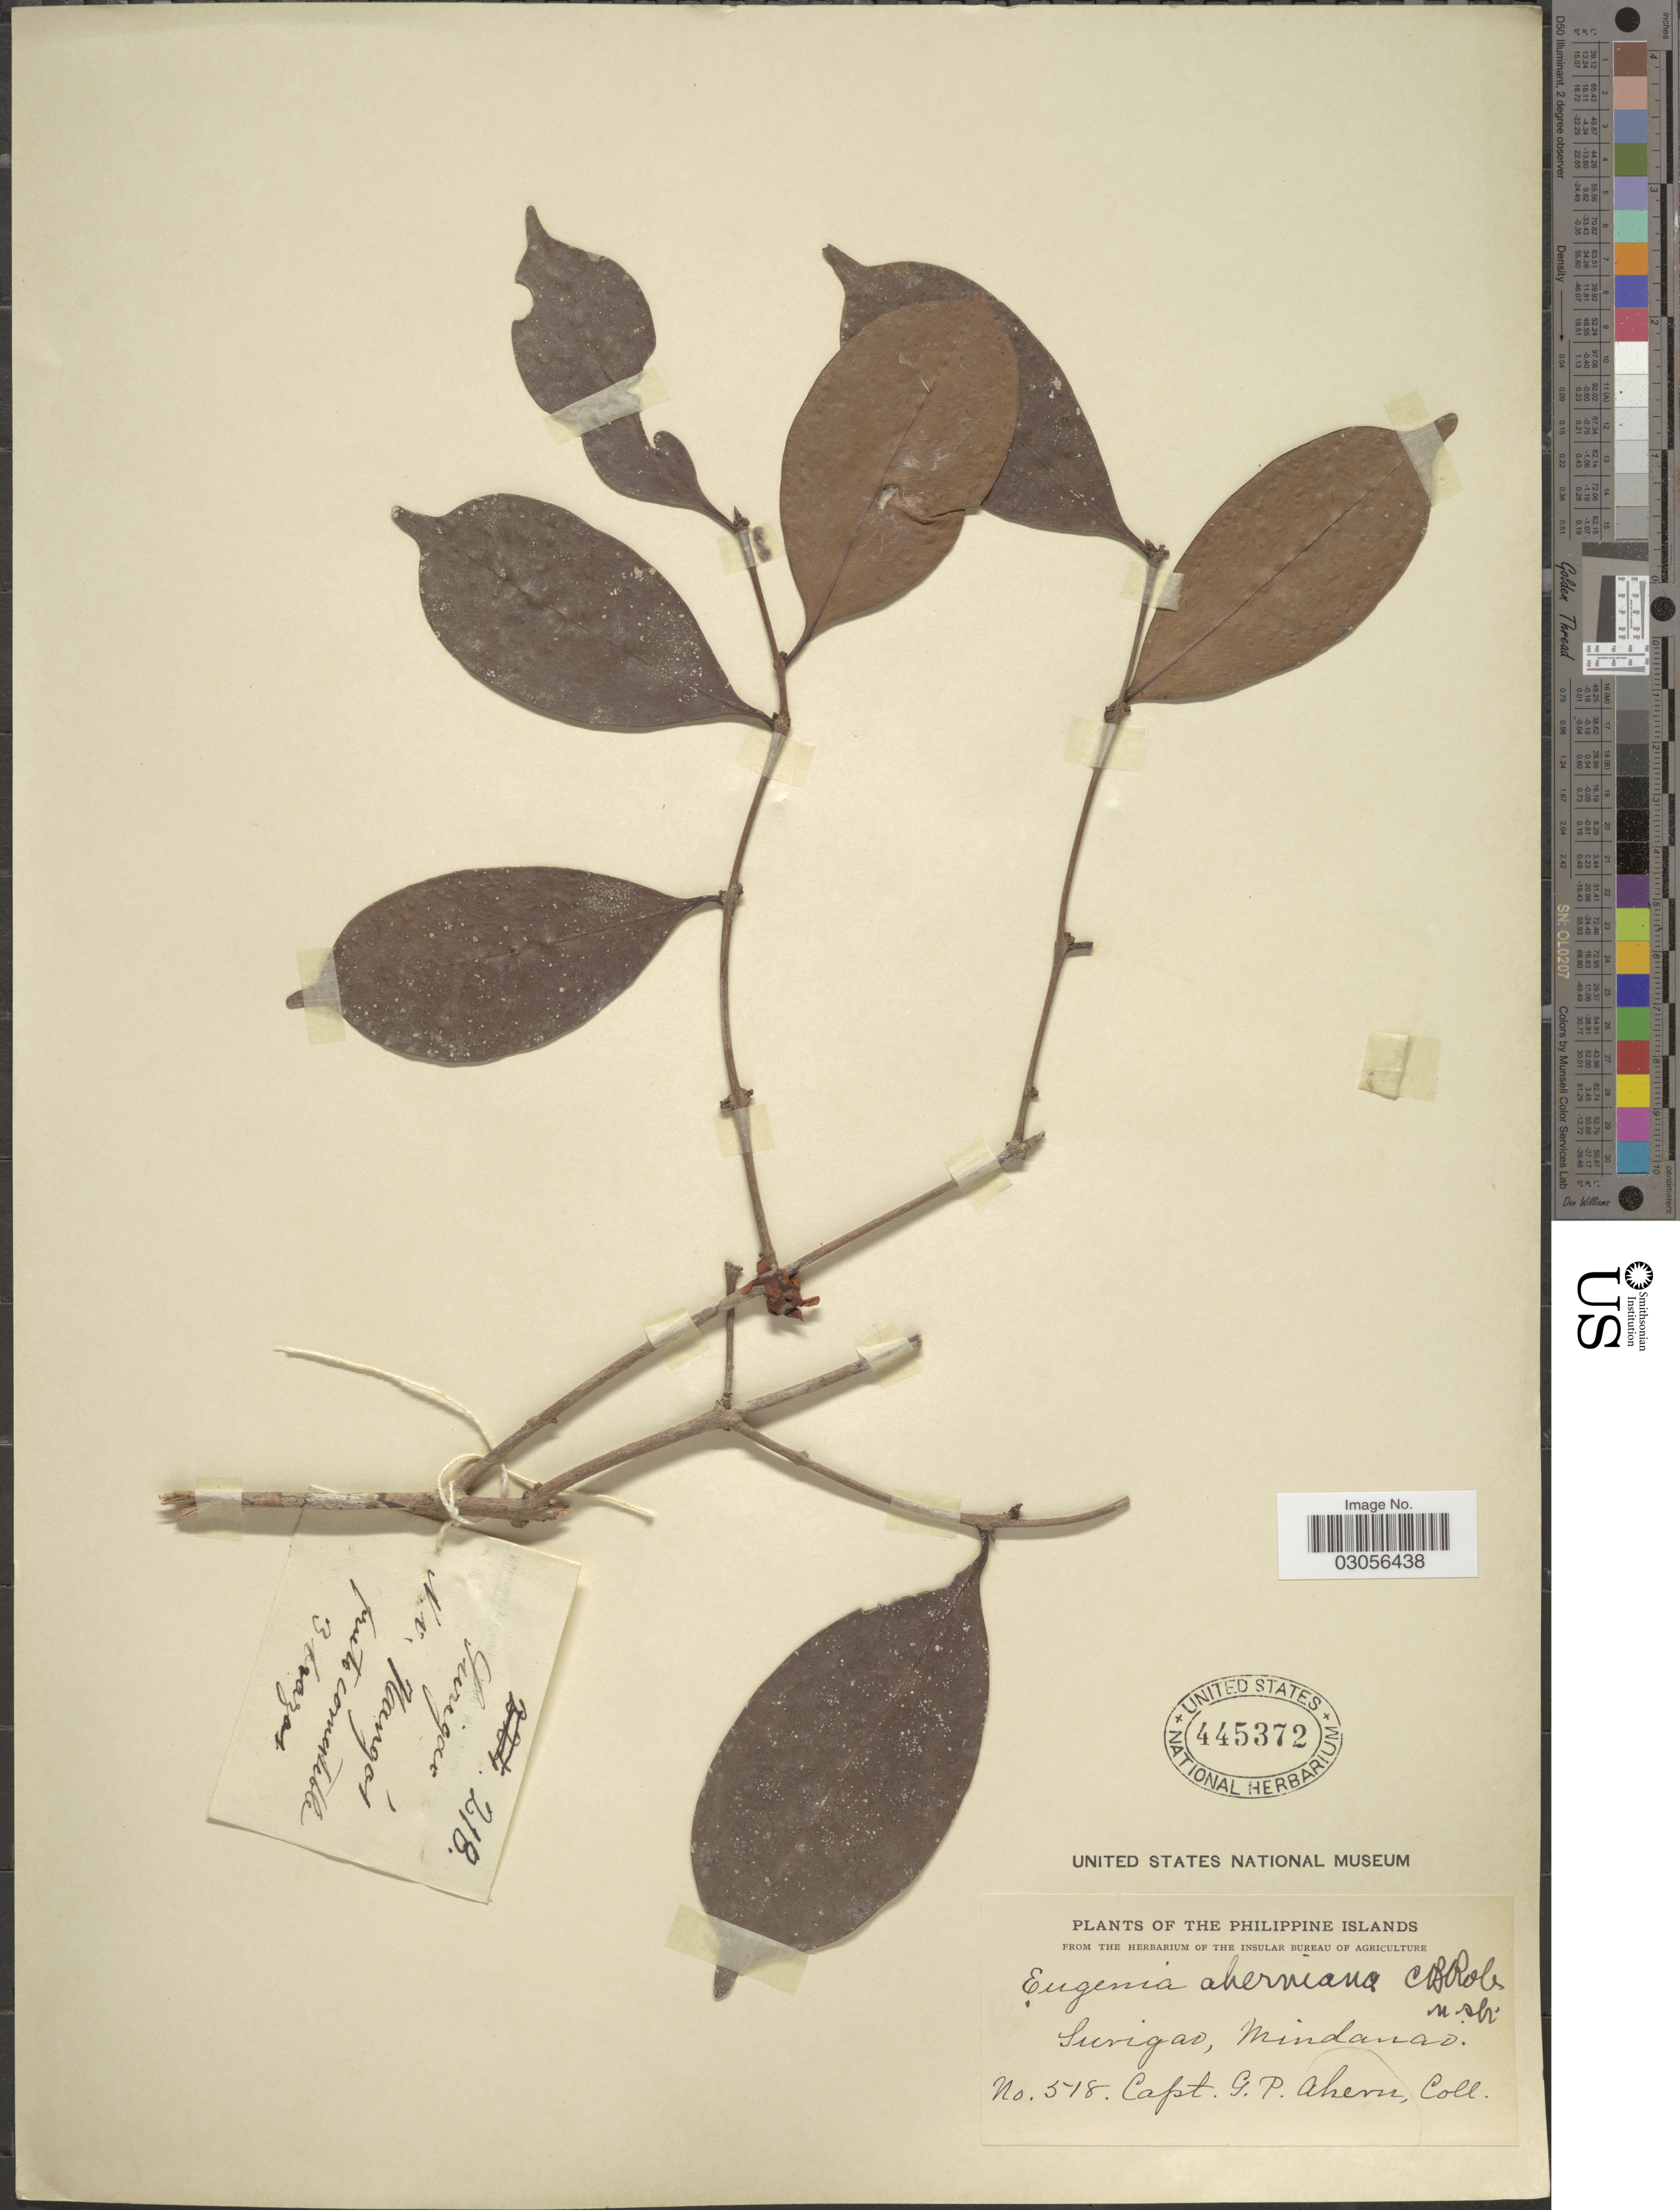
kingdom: Plantae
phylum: Tracheophyta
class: Magnoliopsida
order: Myrtales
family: Myrtaceae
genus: Eugenia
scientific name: Eugenia aherniana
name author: C.B. Rob.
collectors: G. Ahern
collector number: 518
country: Philippines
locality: The Philippine Islands, Surigao, Mindanao.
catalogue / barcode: US 445372